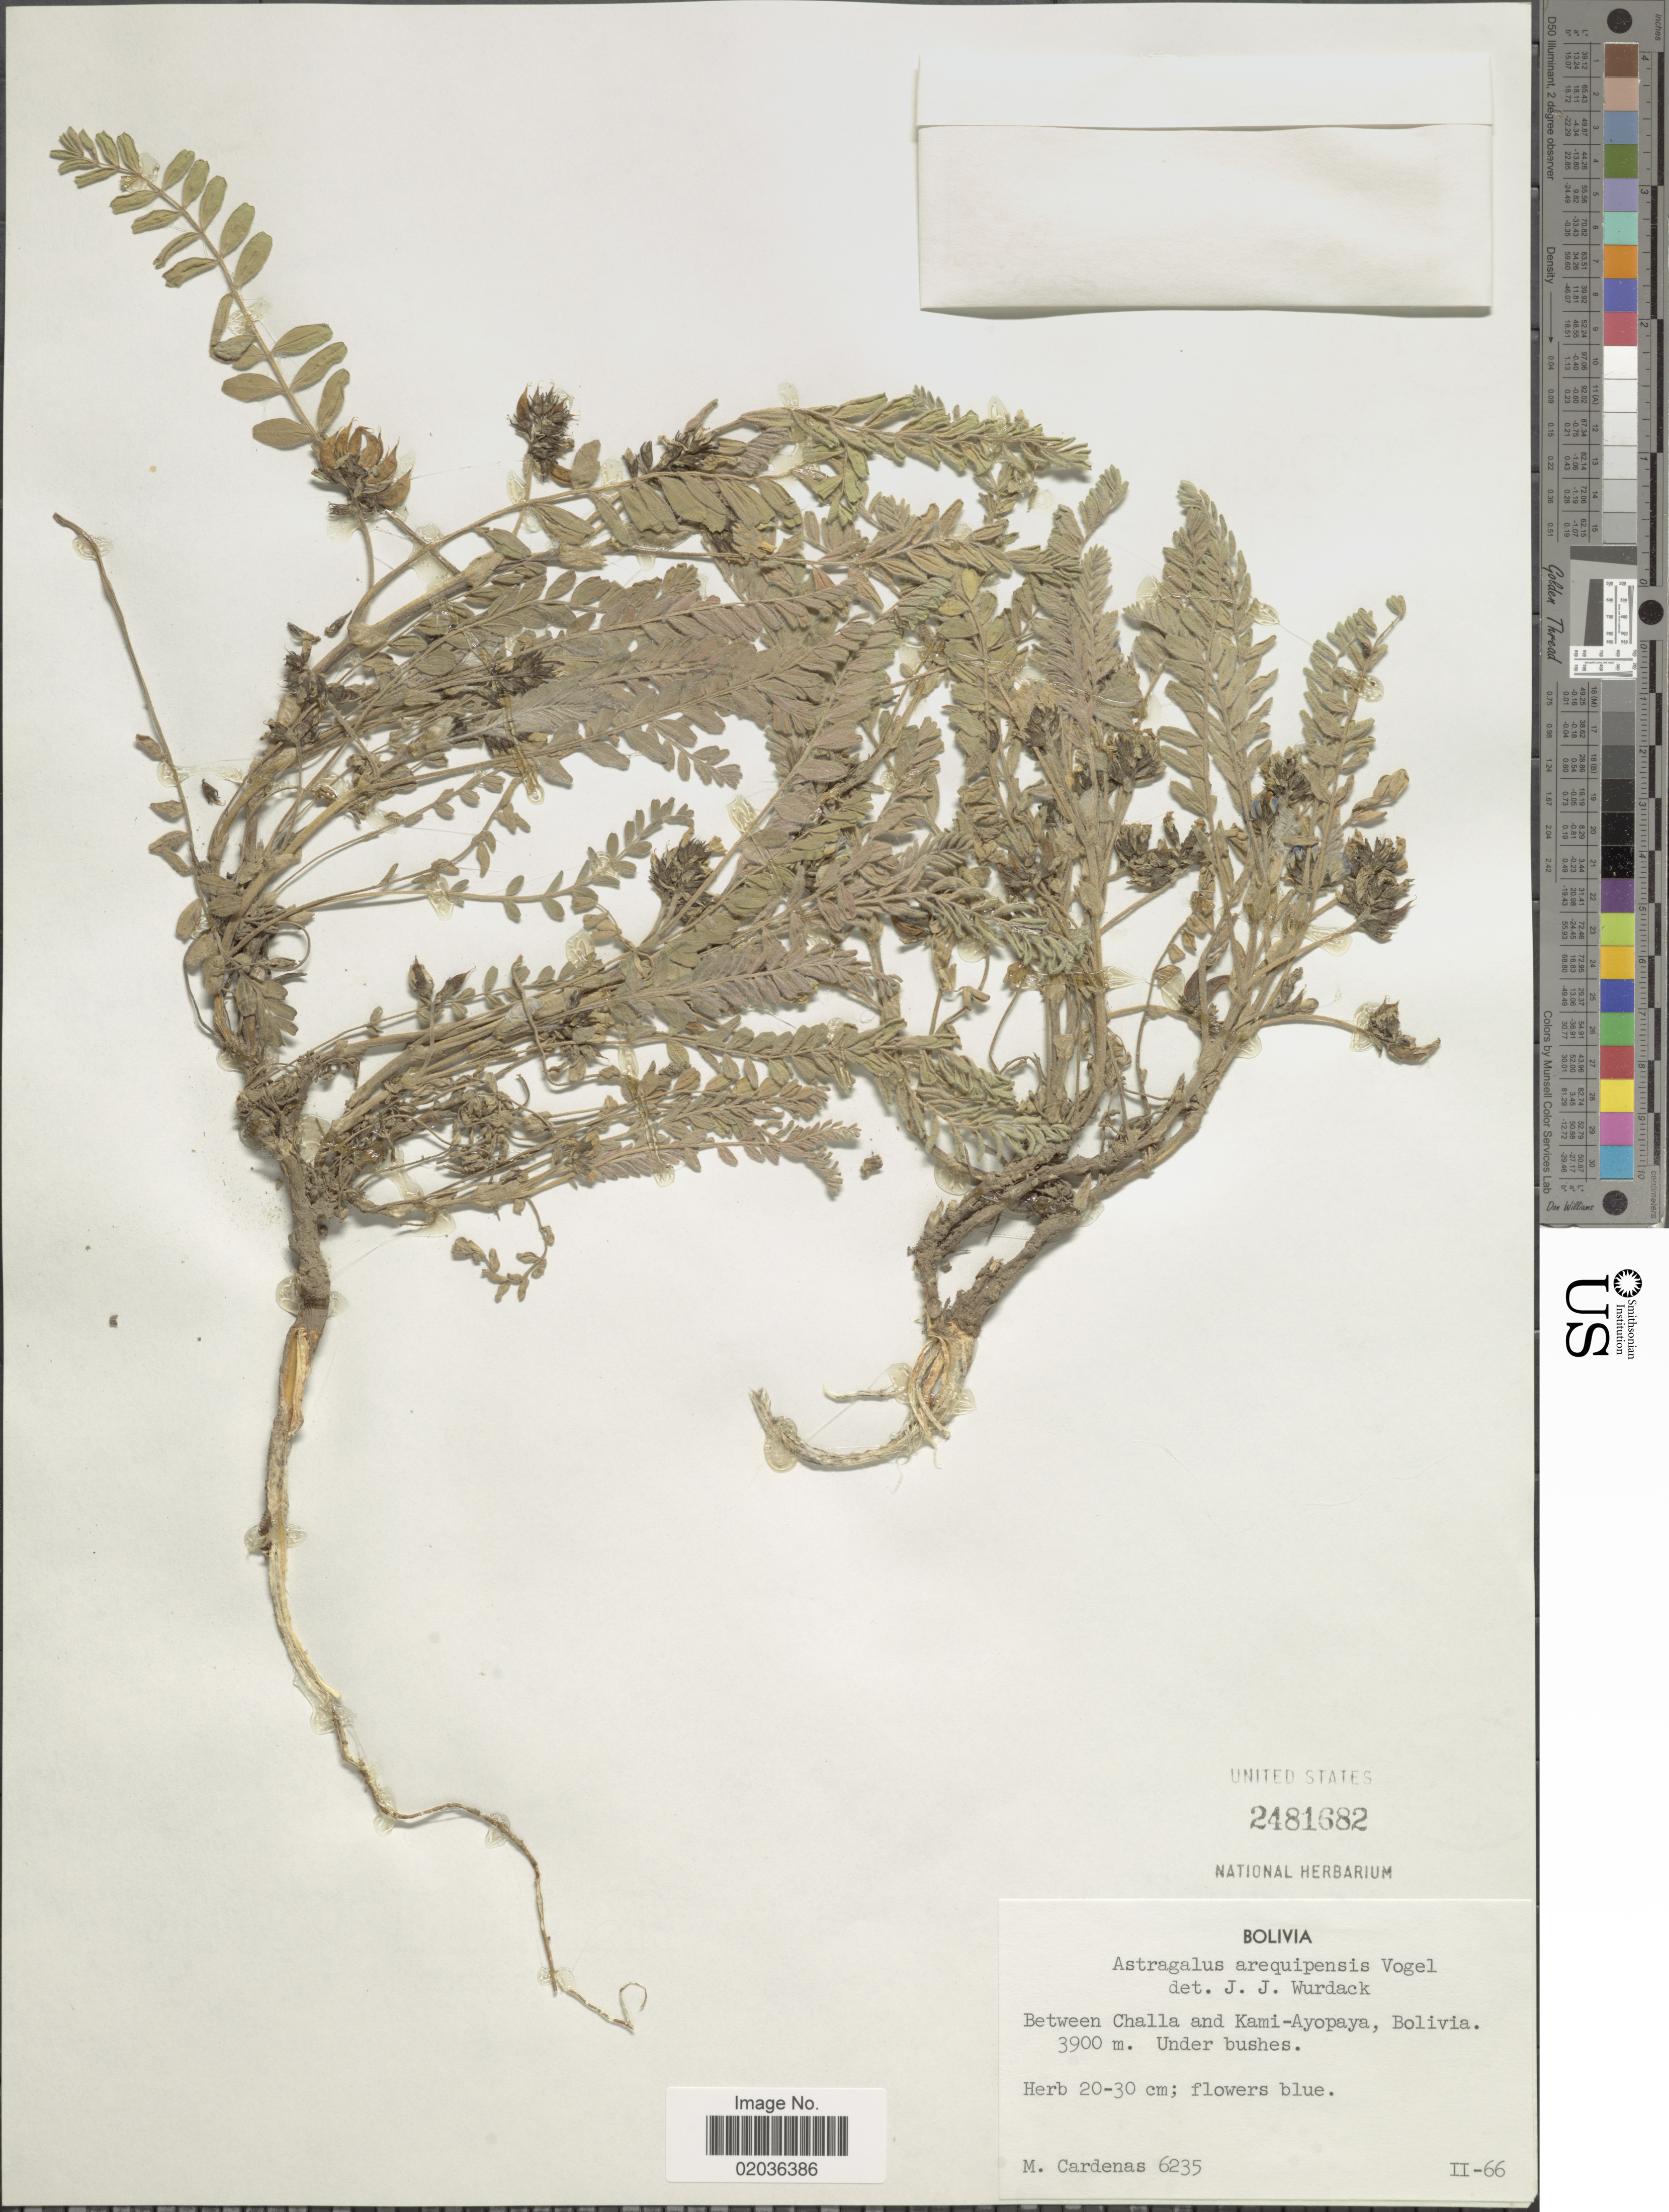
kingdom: Plantae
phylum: Tracheophyta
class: Magnoliopsida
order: Fabales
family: Fabaceae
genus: Astragalus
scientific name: Astragalus arequipensis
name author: Vogel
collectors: M. Cárdenas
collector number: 6235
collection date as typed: Transcribed d/m/y: /2/66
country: Bolivia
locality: Between Challa and Kami- Ayopaya, Bolivia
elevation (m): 3900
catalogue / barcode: US 2481682